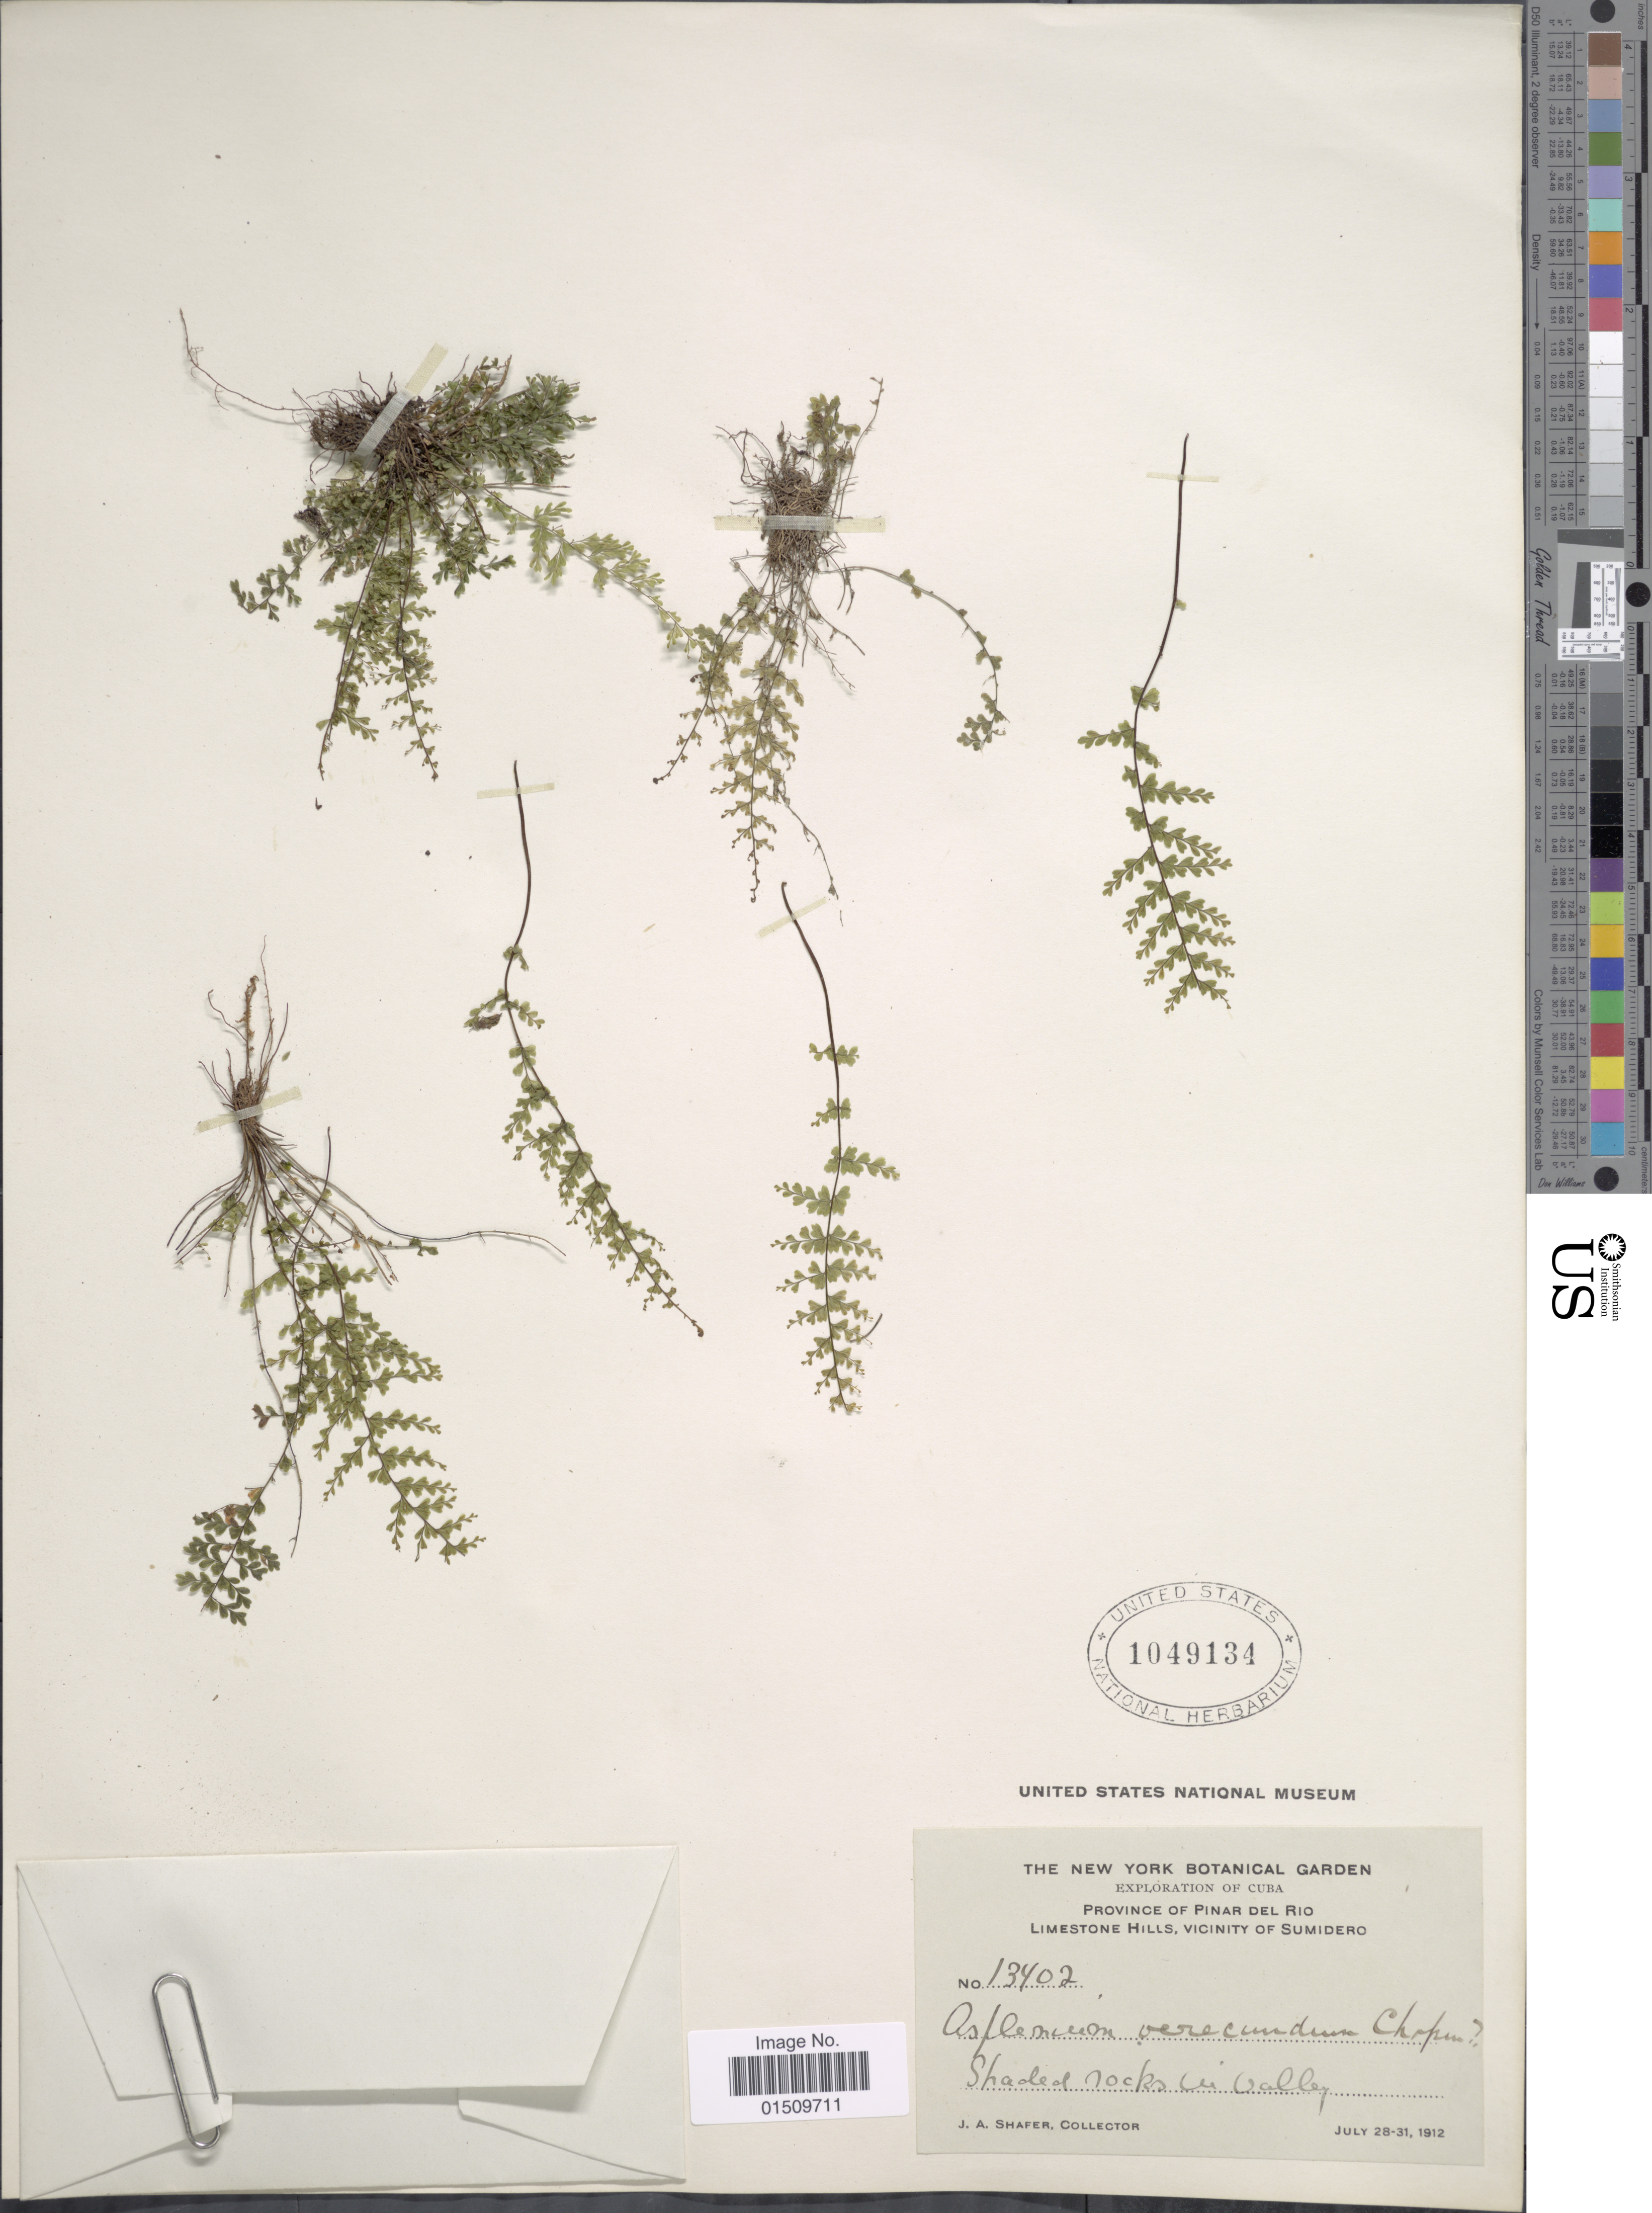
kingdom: Plantae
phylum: Tracheophyta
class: Polypodiopsida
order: Polypodiales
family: Aspleniaceae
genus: Asplenium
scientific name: Asplenium verecundum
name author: Chapm.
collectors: J. A. Shafer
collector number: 13402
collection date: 1912-07-28/1912-07-31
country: Cuba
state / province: Pinar del Río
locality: Cuba, Limestone Hills, Vicinity of Sumidero.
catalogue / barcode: US 1049134